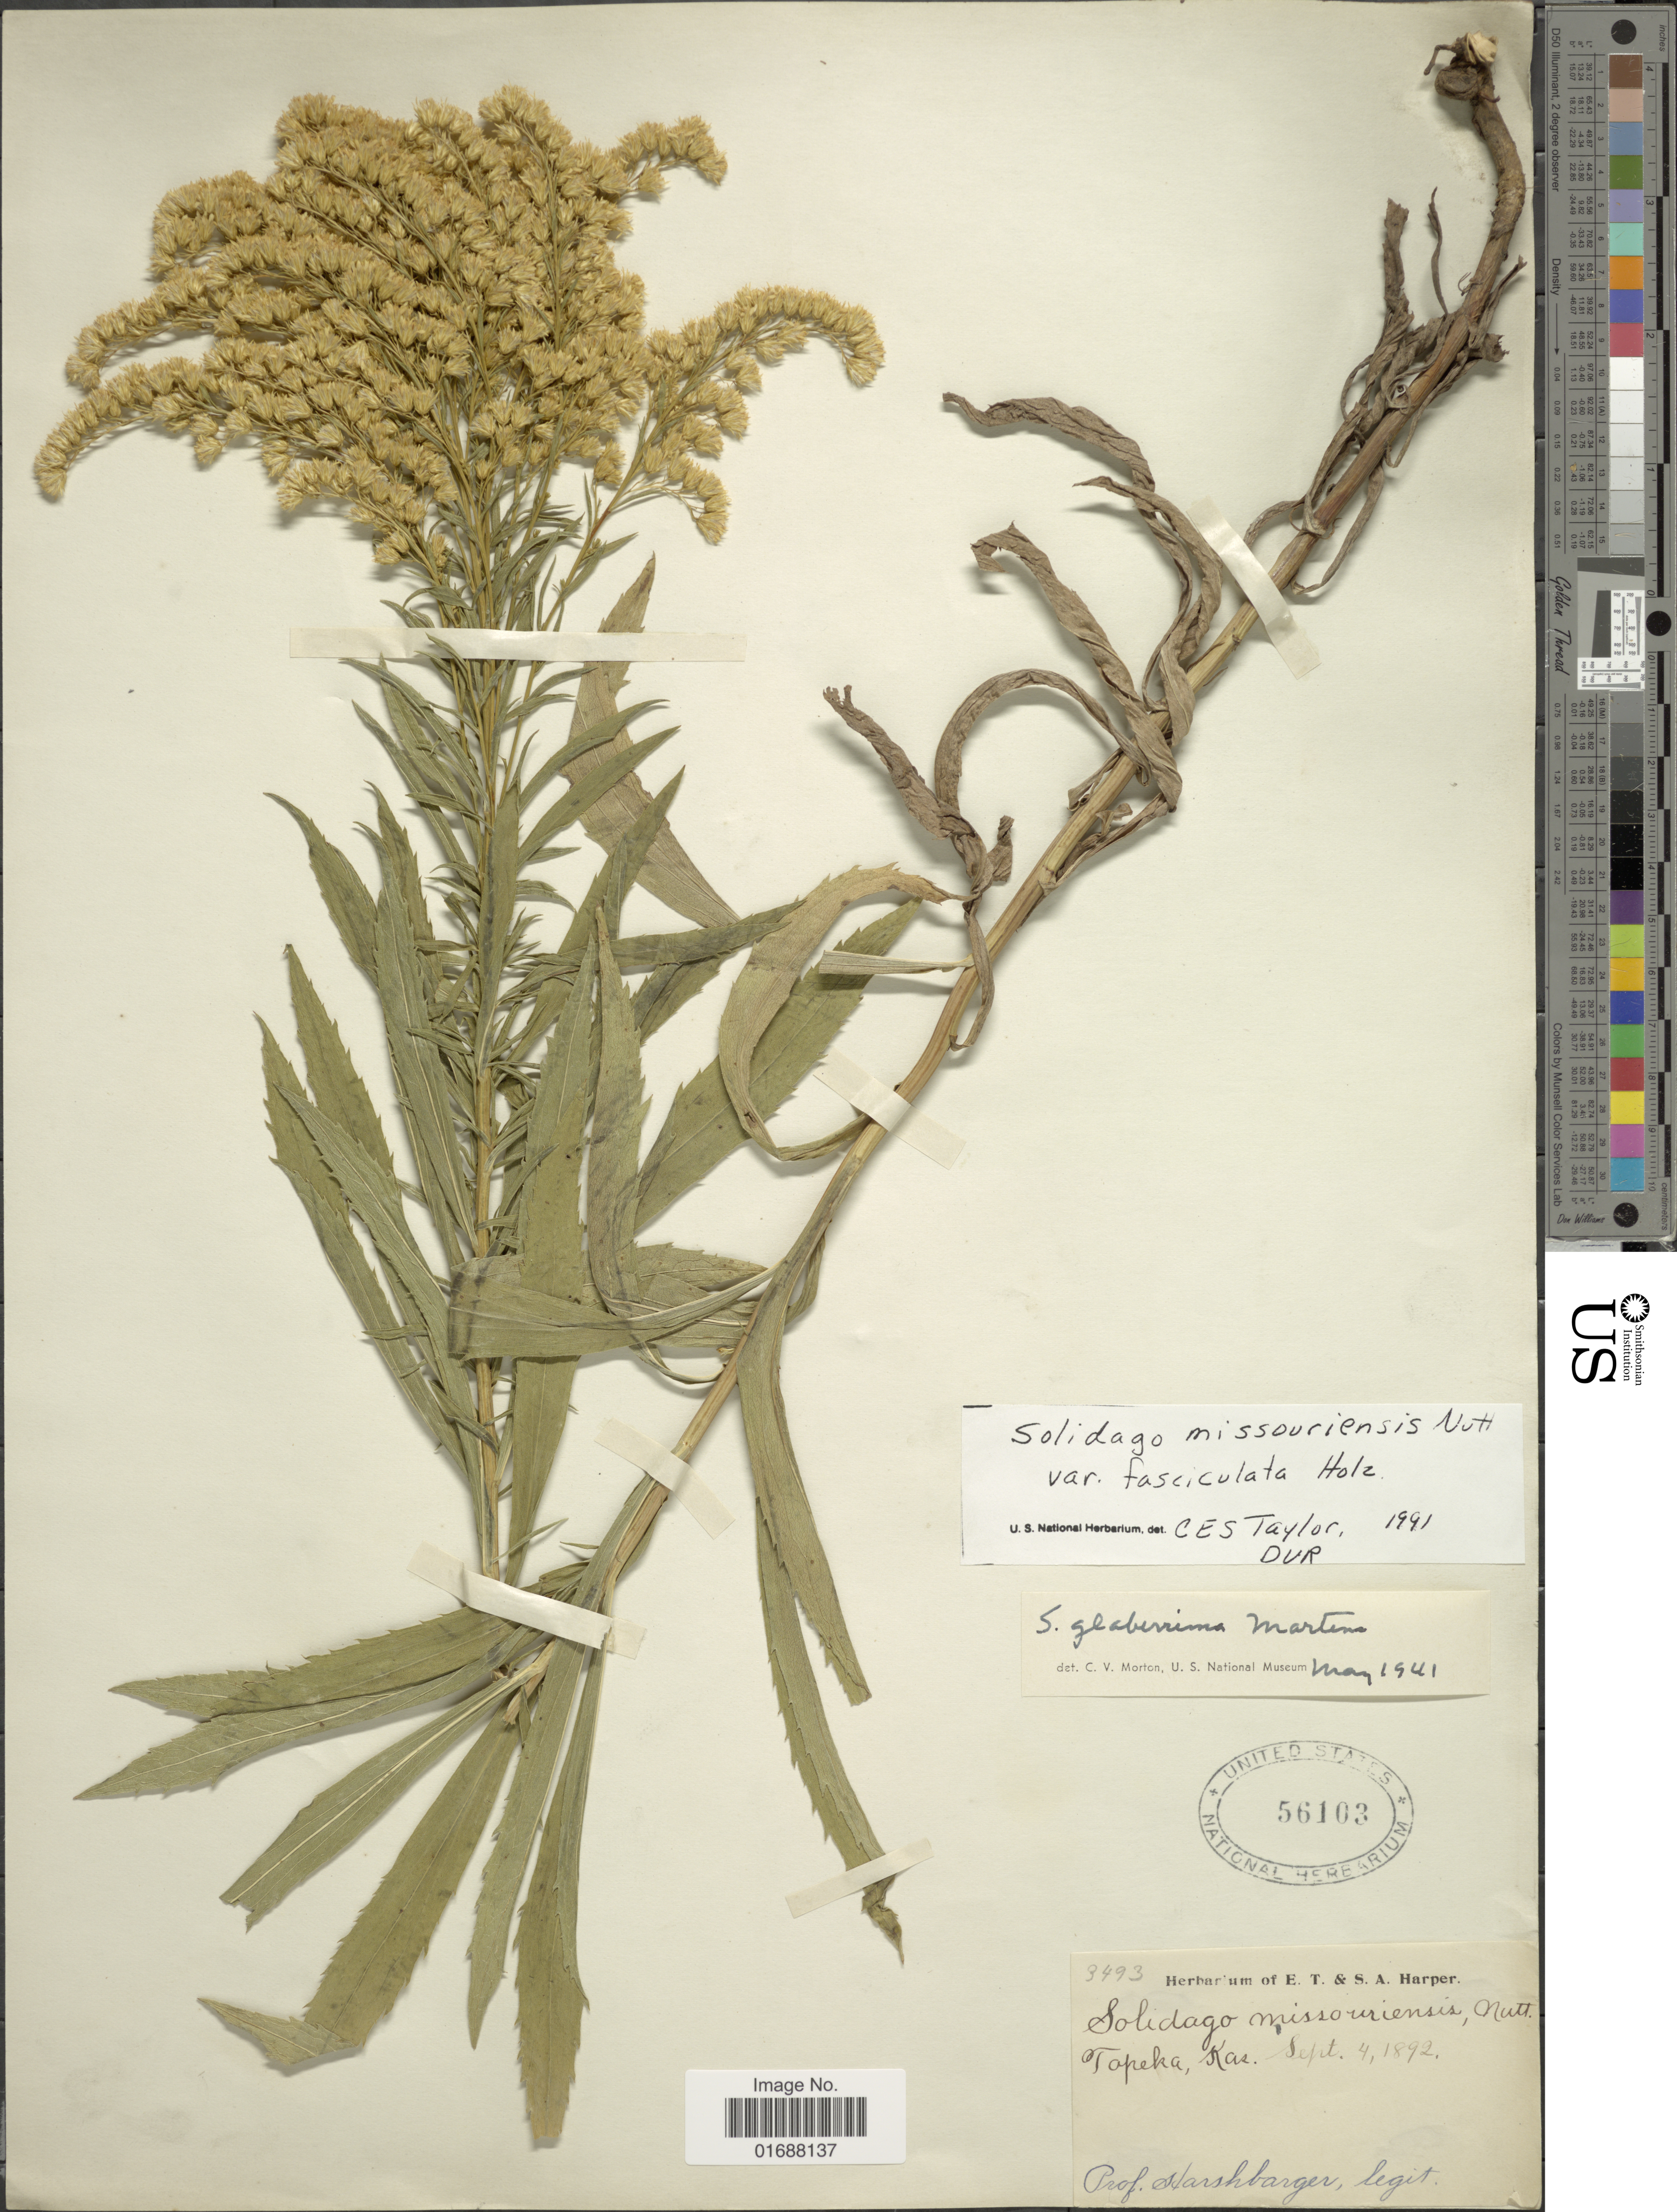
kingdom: Plantae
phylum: Tracheophyta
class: Magnoliopsida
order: Asterales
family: Asteraceae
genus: Solidago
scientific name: Solidago missouriensis var. fasciculata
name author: Holz.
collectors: Harshbarger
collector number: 3493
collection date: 1892-09-04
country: United States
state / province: Kansas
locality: Topeka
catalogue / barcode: US 56103